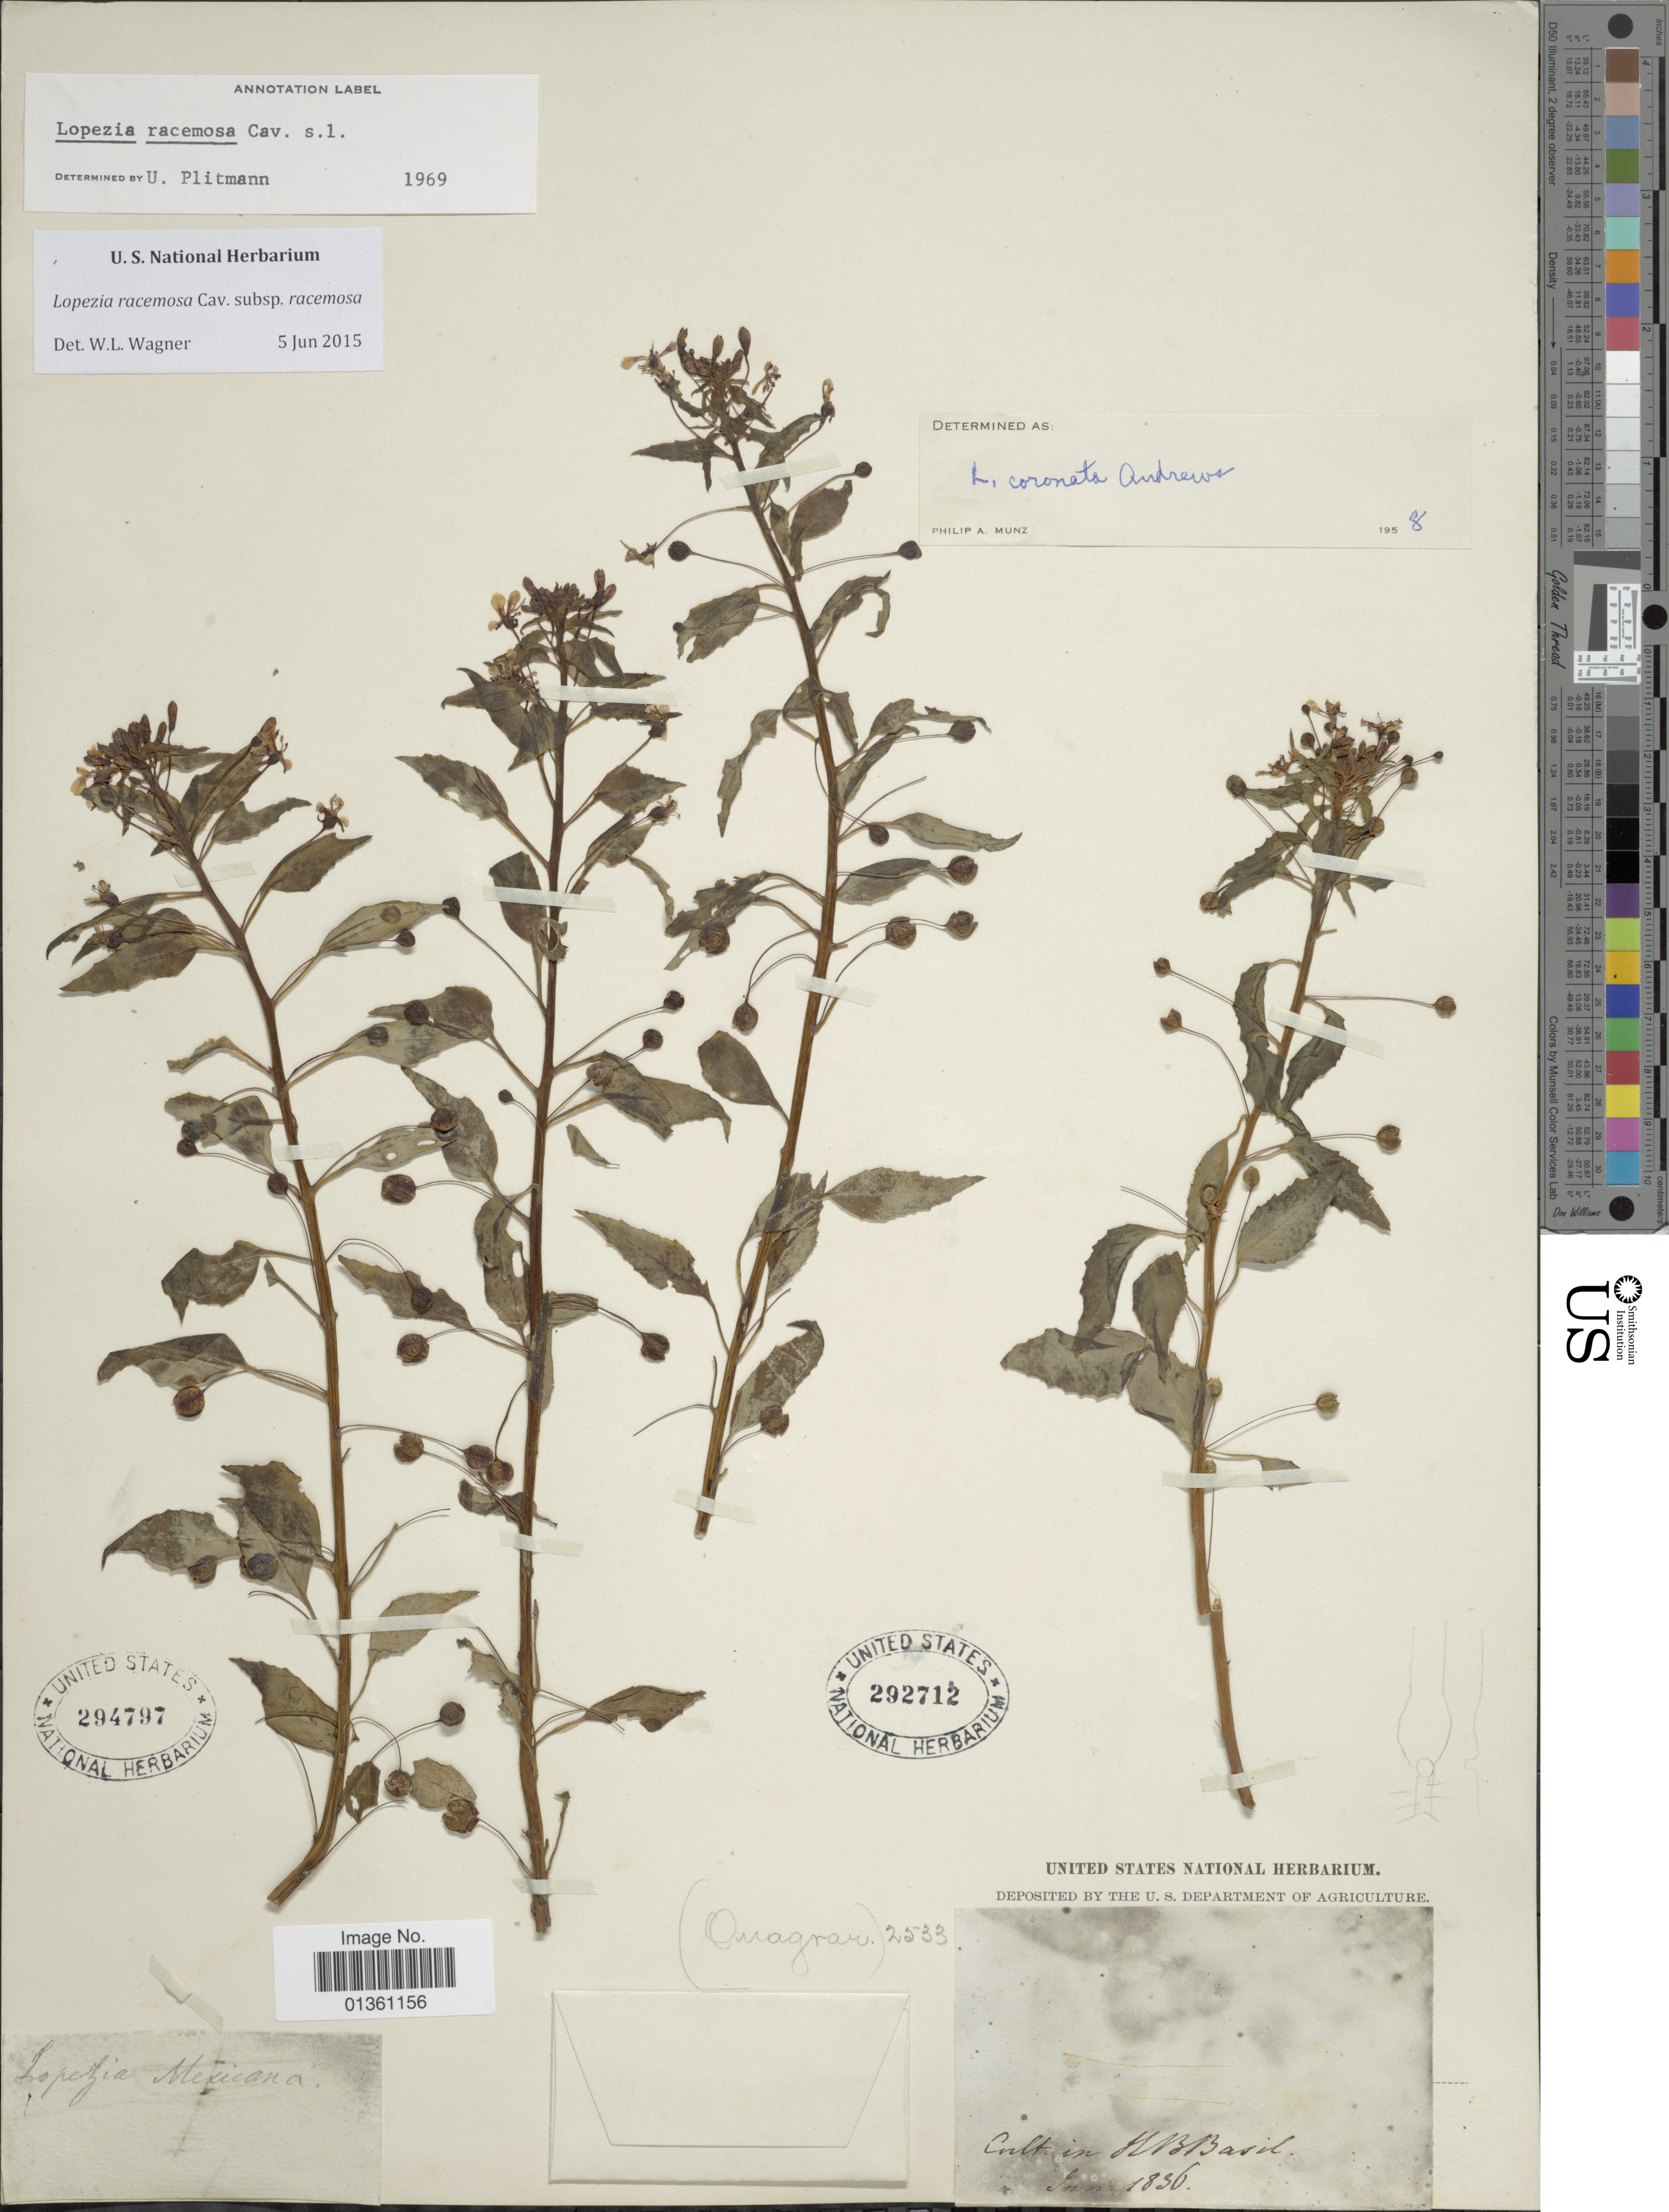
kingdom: Plantae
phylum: Tracheophyta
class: Magnoliopsida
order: Myrtales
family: Onagraceae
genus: Lopezia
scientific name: Lopezia racemosa subsp. racemosa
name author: Cav.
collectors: U.S. National Herbarium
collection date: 1896-06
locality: Cult in HB Basil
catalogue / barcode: US 292712